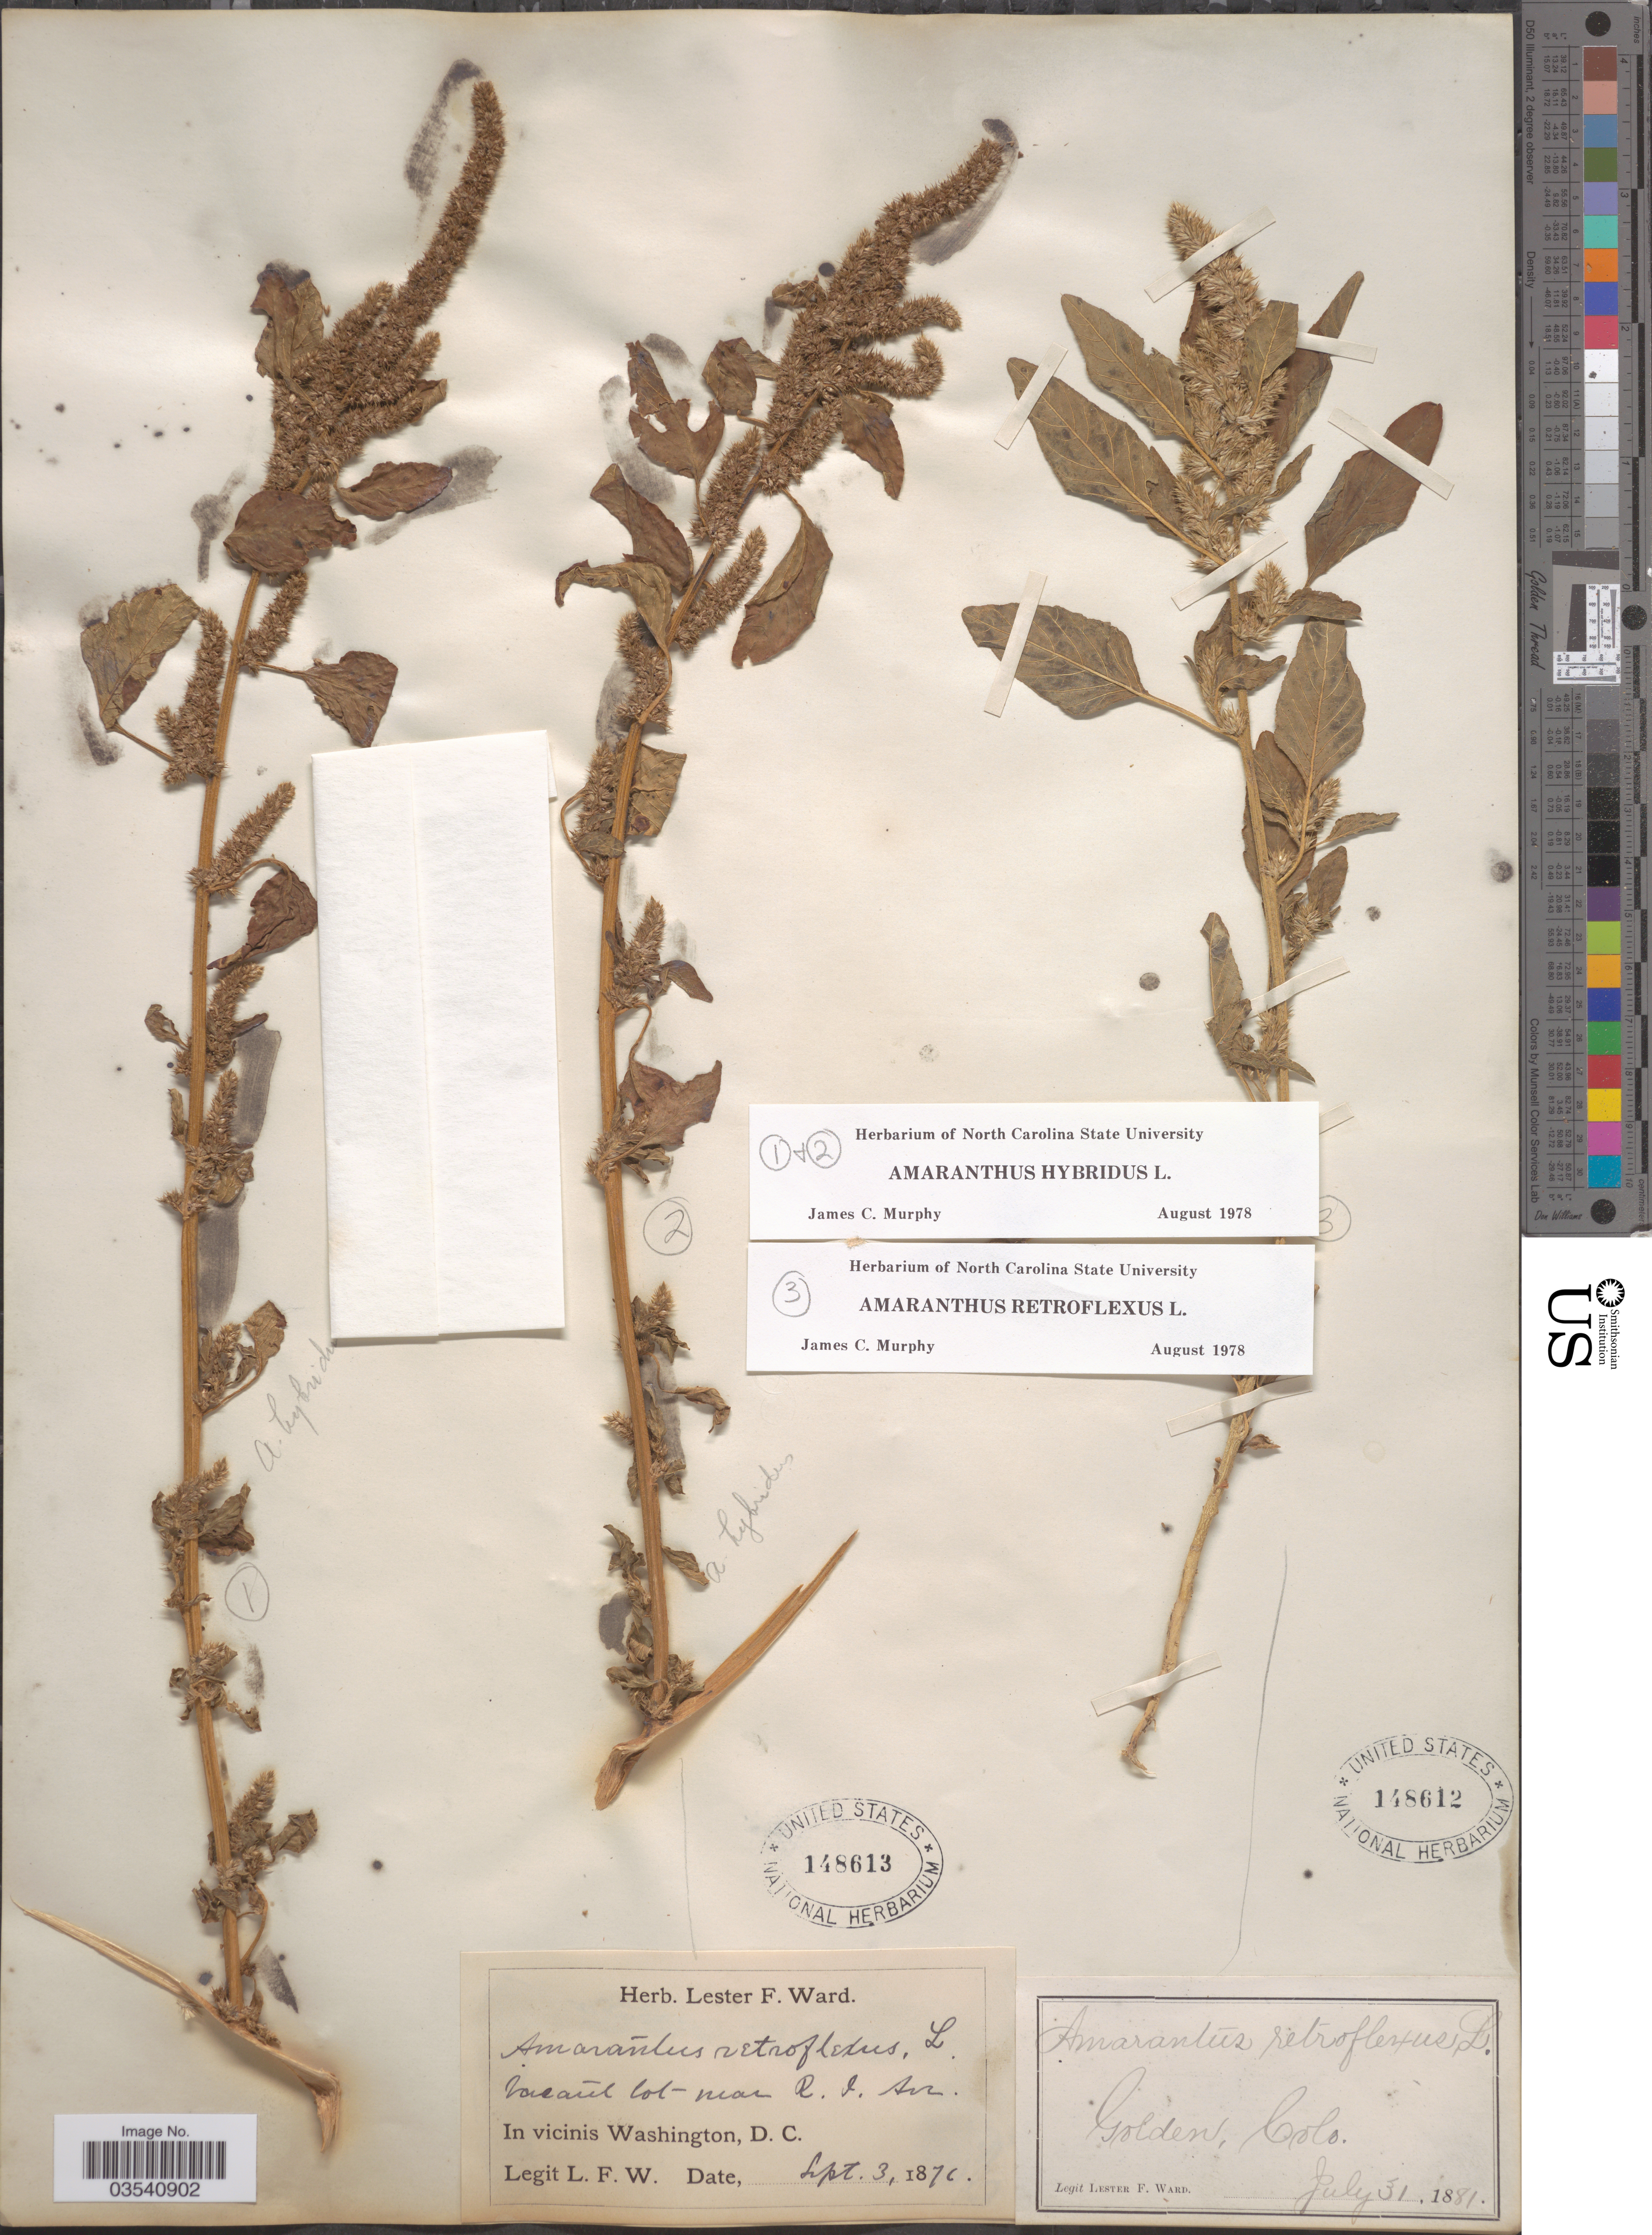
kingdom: Plantae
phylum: Tracheophyta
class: Magnoliopsida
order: Caryophyllales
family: Amaranthaceae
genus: Amaranthus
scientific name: Amaranthus retroflexus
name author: L.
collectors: L. F. Ward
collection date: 1881-07-31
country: United States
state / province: Colorado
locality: Golden.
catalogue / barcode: US 148612